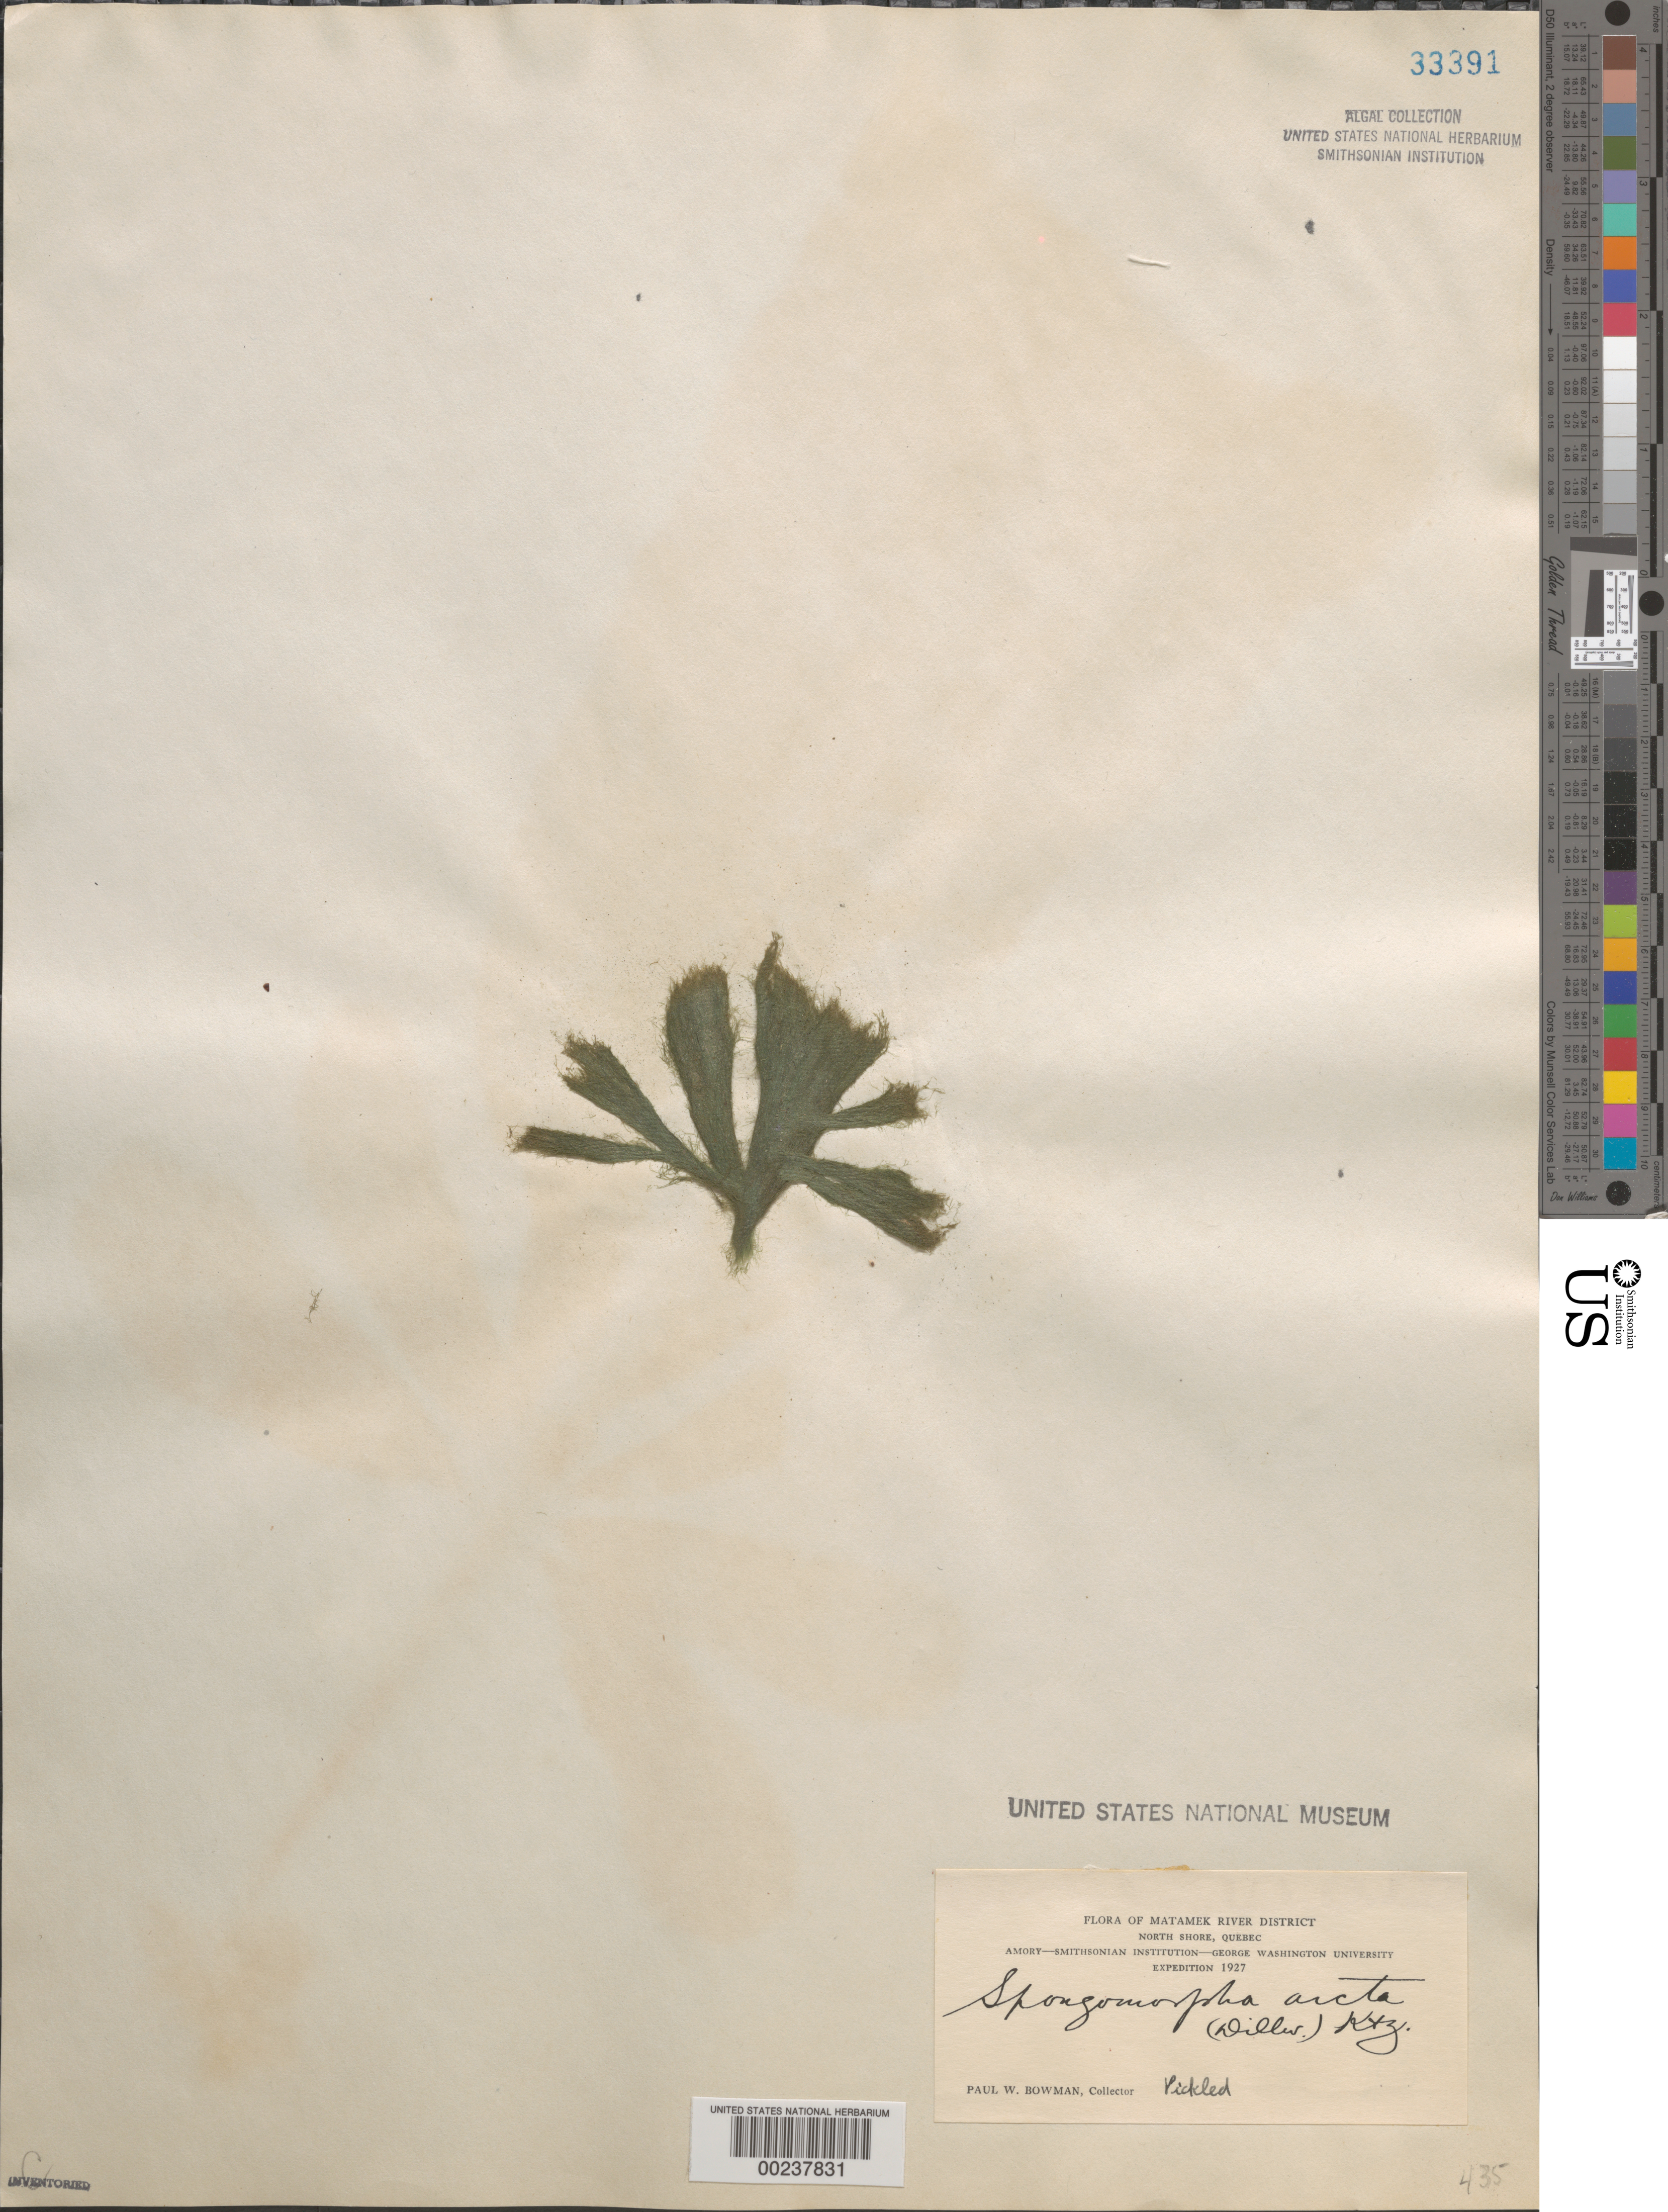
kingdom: Plantae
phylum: Chlorophyta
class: Ulvophyceae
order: Ulotrichales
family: Ulotrichaceae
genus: Acrosiphonia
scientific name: Acrosiphonia arcta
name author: (Dillwyn) Gain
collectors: P. Bowman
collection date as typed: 1927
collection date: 1927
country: Canada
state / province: Quebec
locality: Matamek river district, north shore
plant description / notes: Amory-Smithsonian Institution-George Washington University Expedition, 1927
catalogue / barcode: US 33391